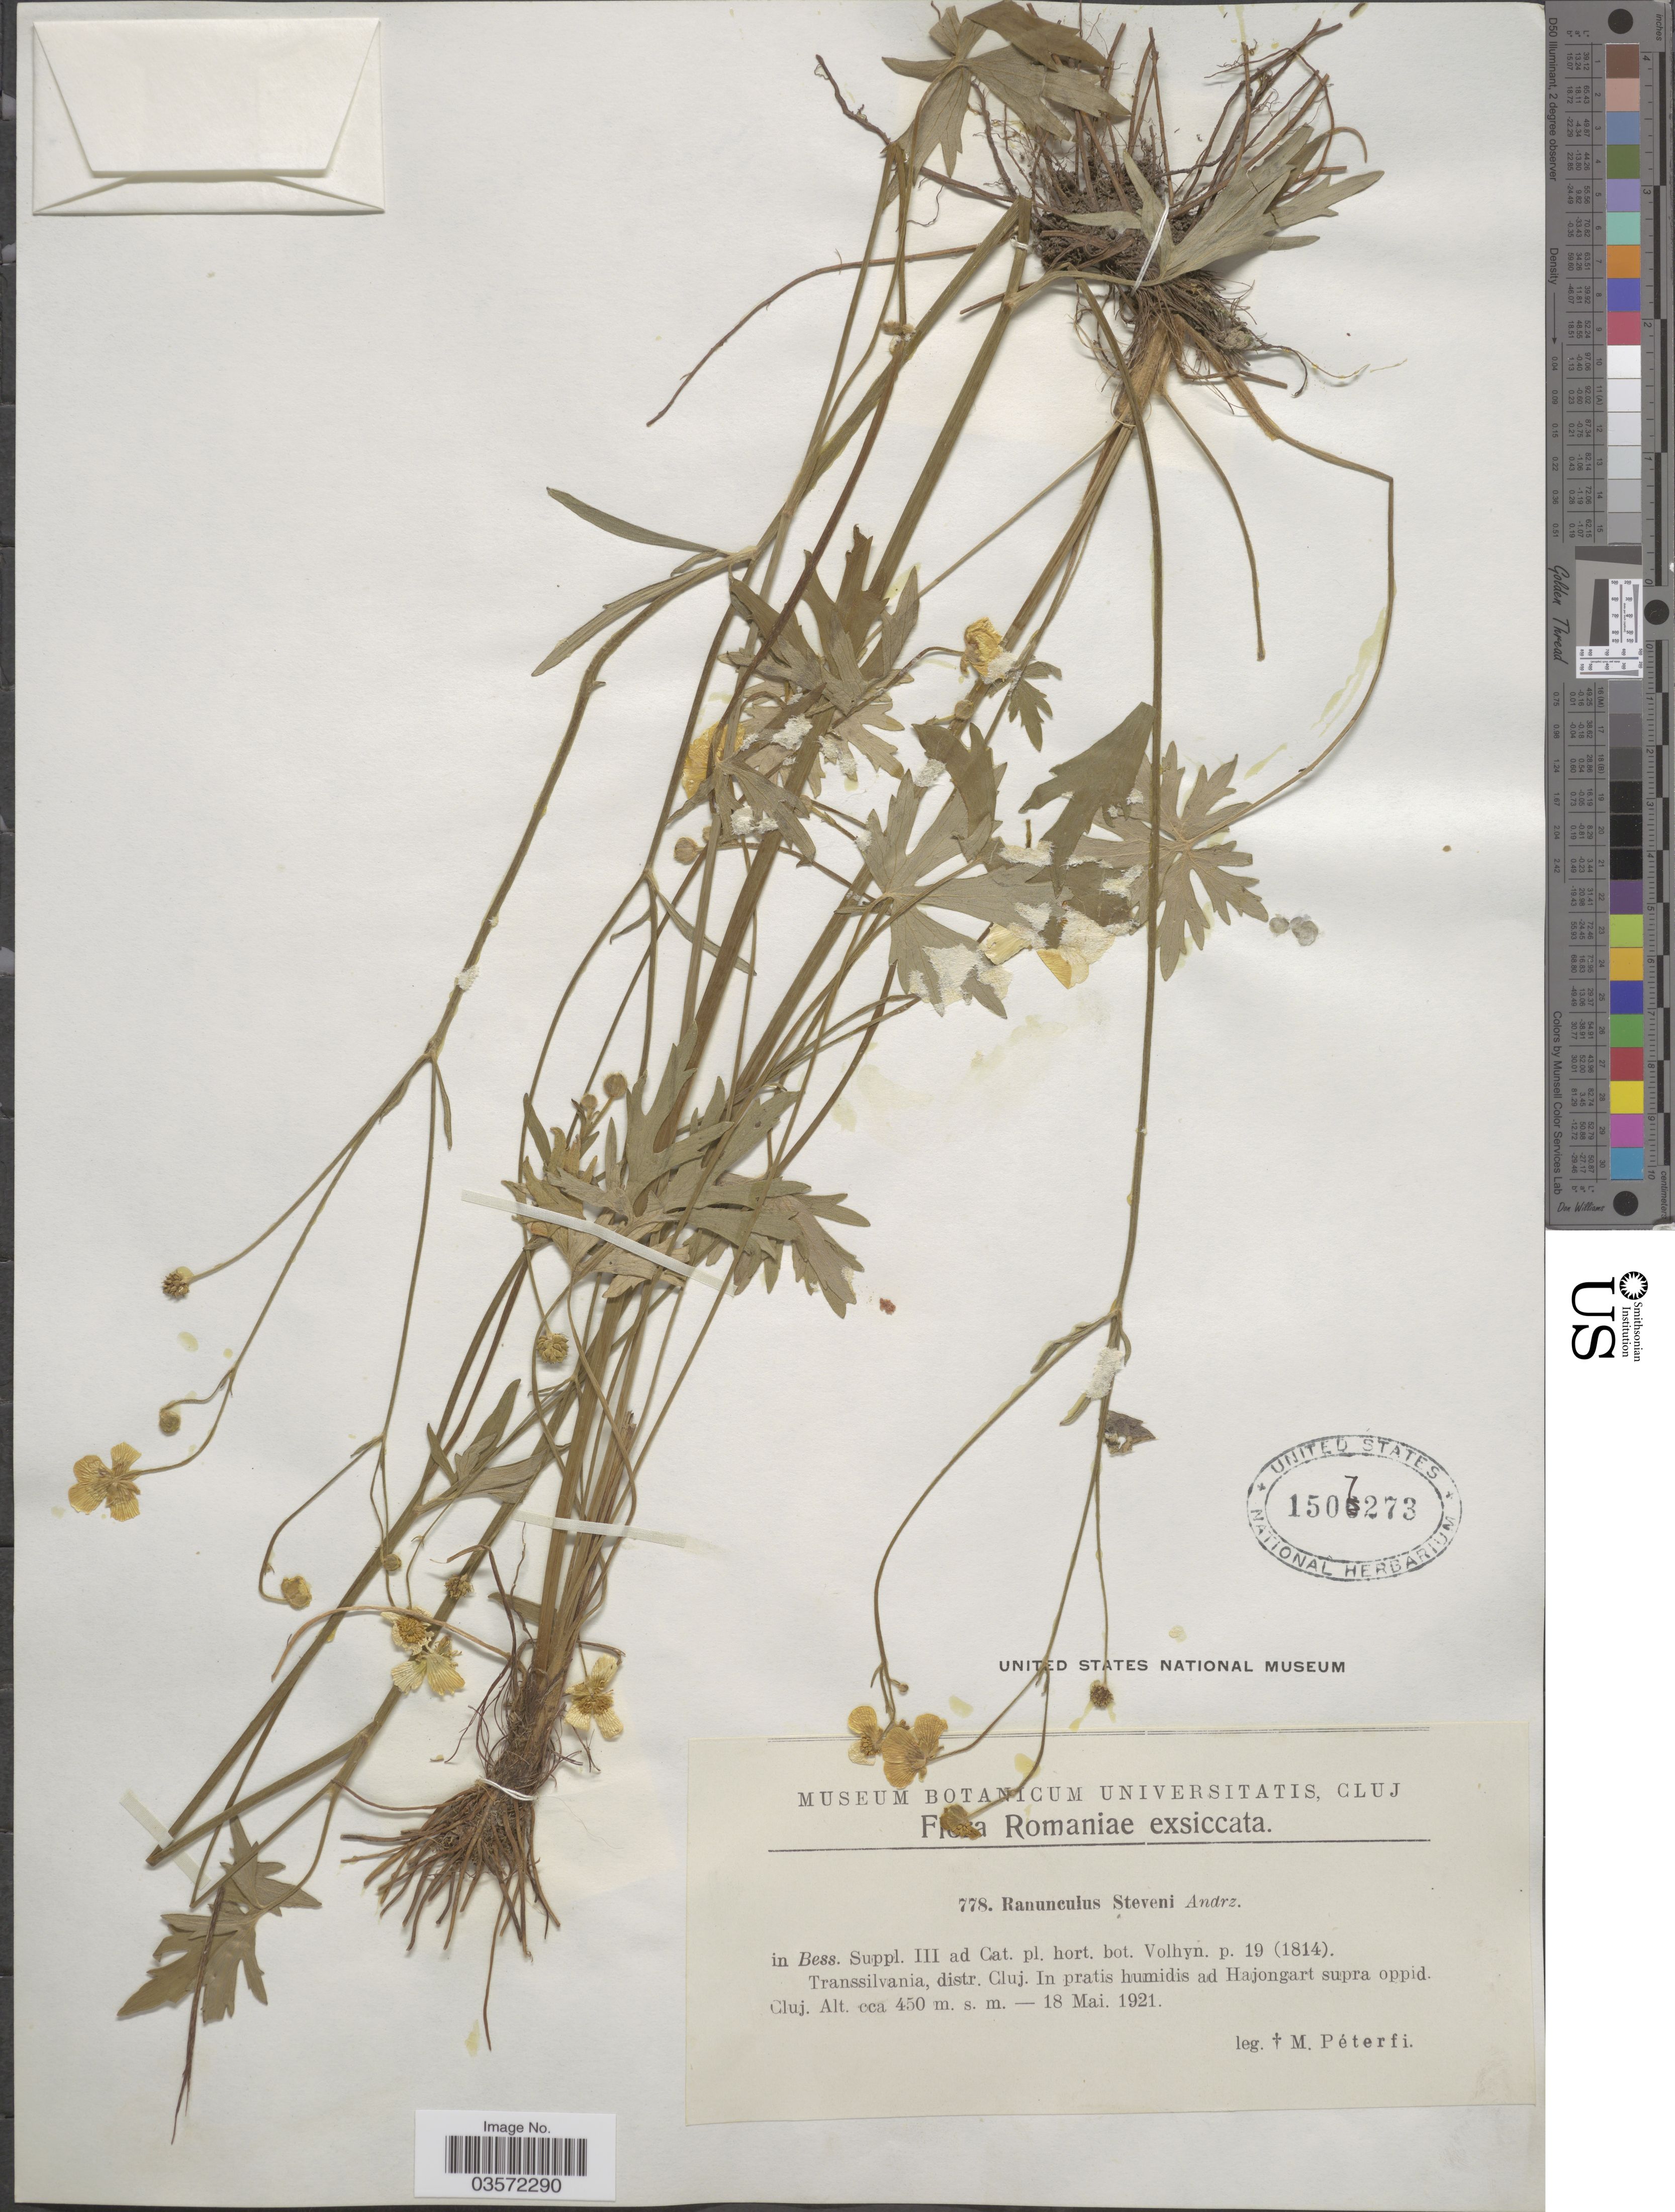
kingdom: Plantae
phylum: Tracheophyta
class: Magnoliopsida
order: Ranunculales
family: Ranunculaceae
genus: Ranunculus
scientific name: Ranunculus steveni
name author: Andrz. ex Besser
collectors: M. Péterfi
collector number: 778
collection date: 1921-05-18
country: Romania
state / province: Cluj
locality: Transsilvania, distr. Cluj. In pratis humidis ad Hajongart supra oppid. Cluj.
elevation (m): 450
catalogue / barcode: US 1507273